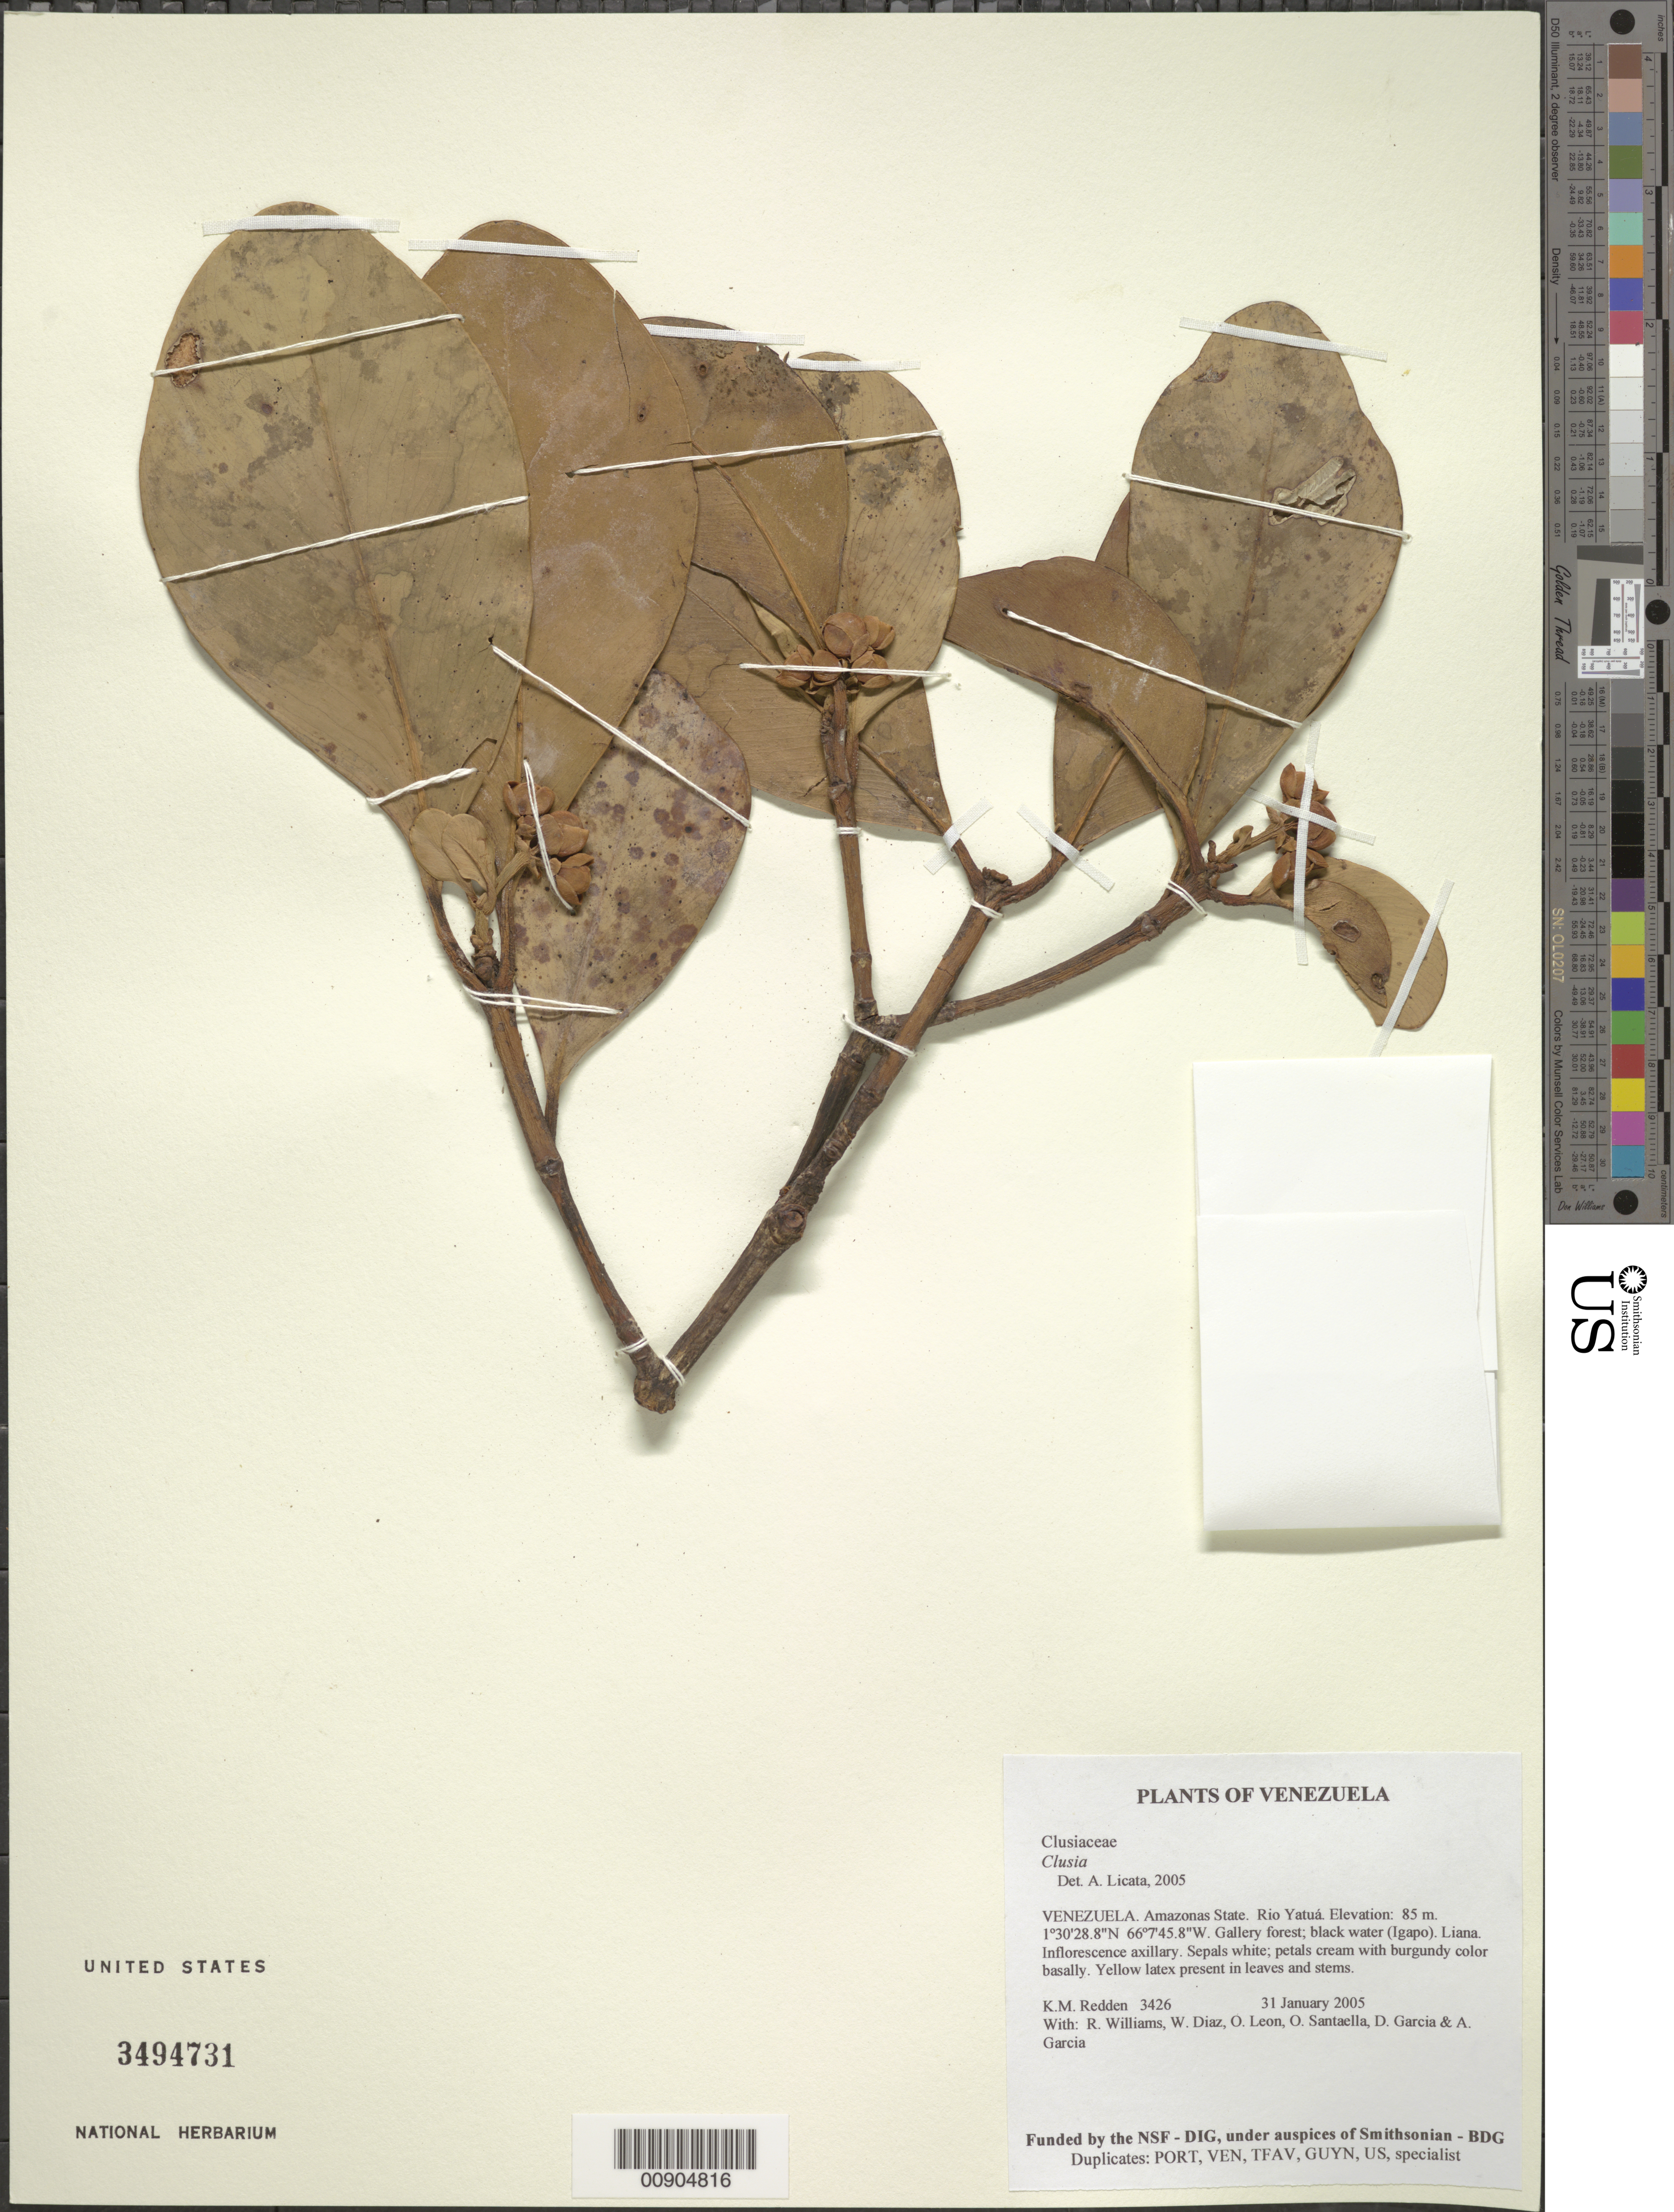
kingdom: Plantae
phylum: Tracheophyta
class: Magnoliopsida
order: Malpighiales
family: Clusiaceae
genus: Clusia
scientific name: Clusia sp.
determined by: Licata, A., (PORT), Univ. Nac. Exp. de los Llanos Ezequiel Zamora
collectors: K. M. Redden, R. Williams, W. Díaz P., O. León, O. Santaella, D. Garcia & A. Garcia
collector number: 3426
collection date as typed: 31 January 2005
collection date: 2005-01-31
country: Venezuela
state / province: Amazonas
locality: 10 - Rio Yatuá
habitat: Gallery forest; black water (Igapo)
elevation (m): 85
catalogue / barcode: US 3494731